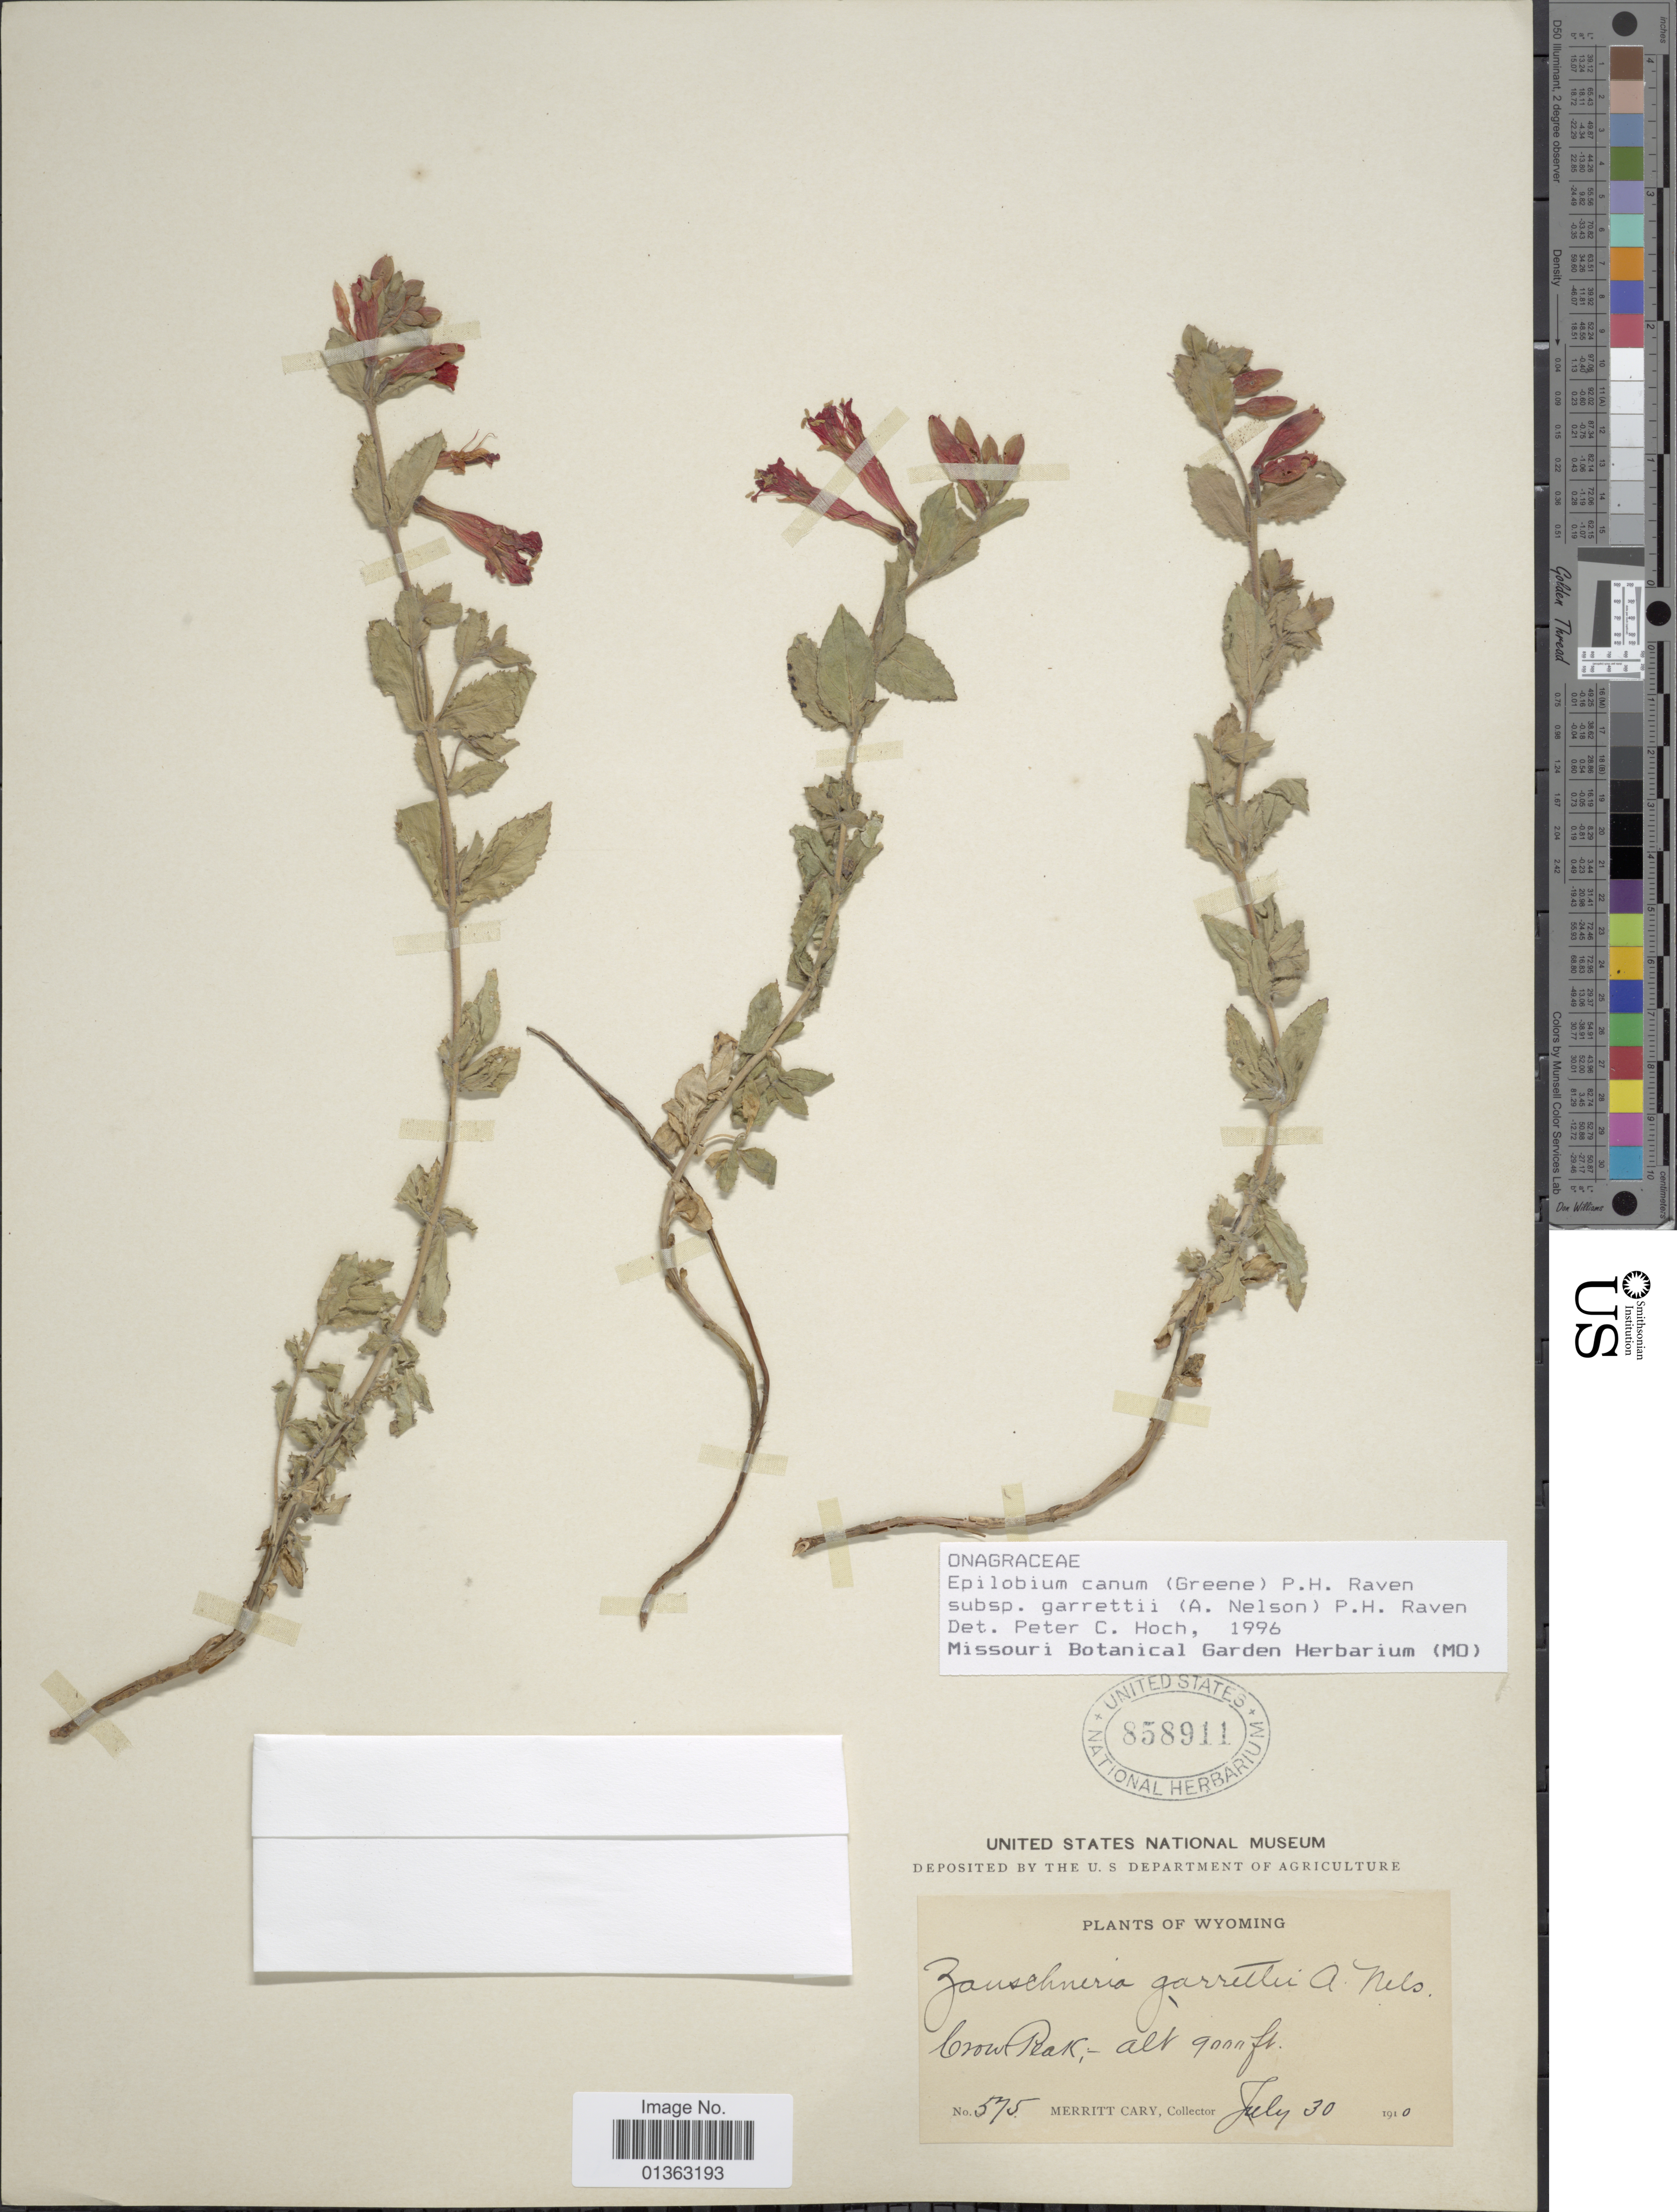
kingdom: Plantae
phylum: Tracheophyta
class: Magnoliopsida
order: Myrtales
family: Onagraceae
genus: Epilobium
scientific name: Epilobium canum subsp. garrettii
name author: (A. Nelson) P.H. Raven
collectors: M. Cary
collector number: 575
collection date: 1910-07-30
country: United States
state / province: Wyoming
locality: Crow Peak.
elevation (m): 2743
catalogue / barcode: US 858911